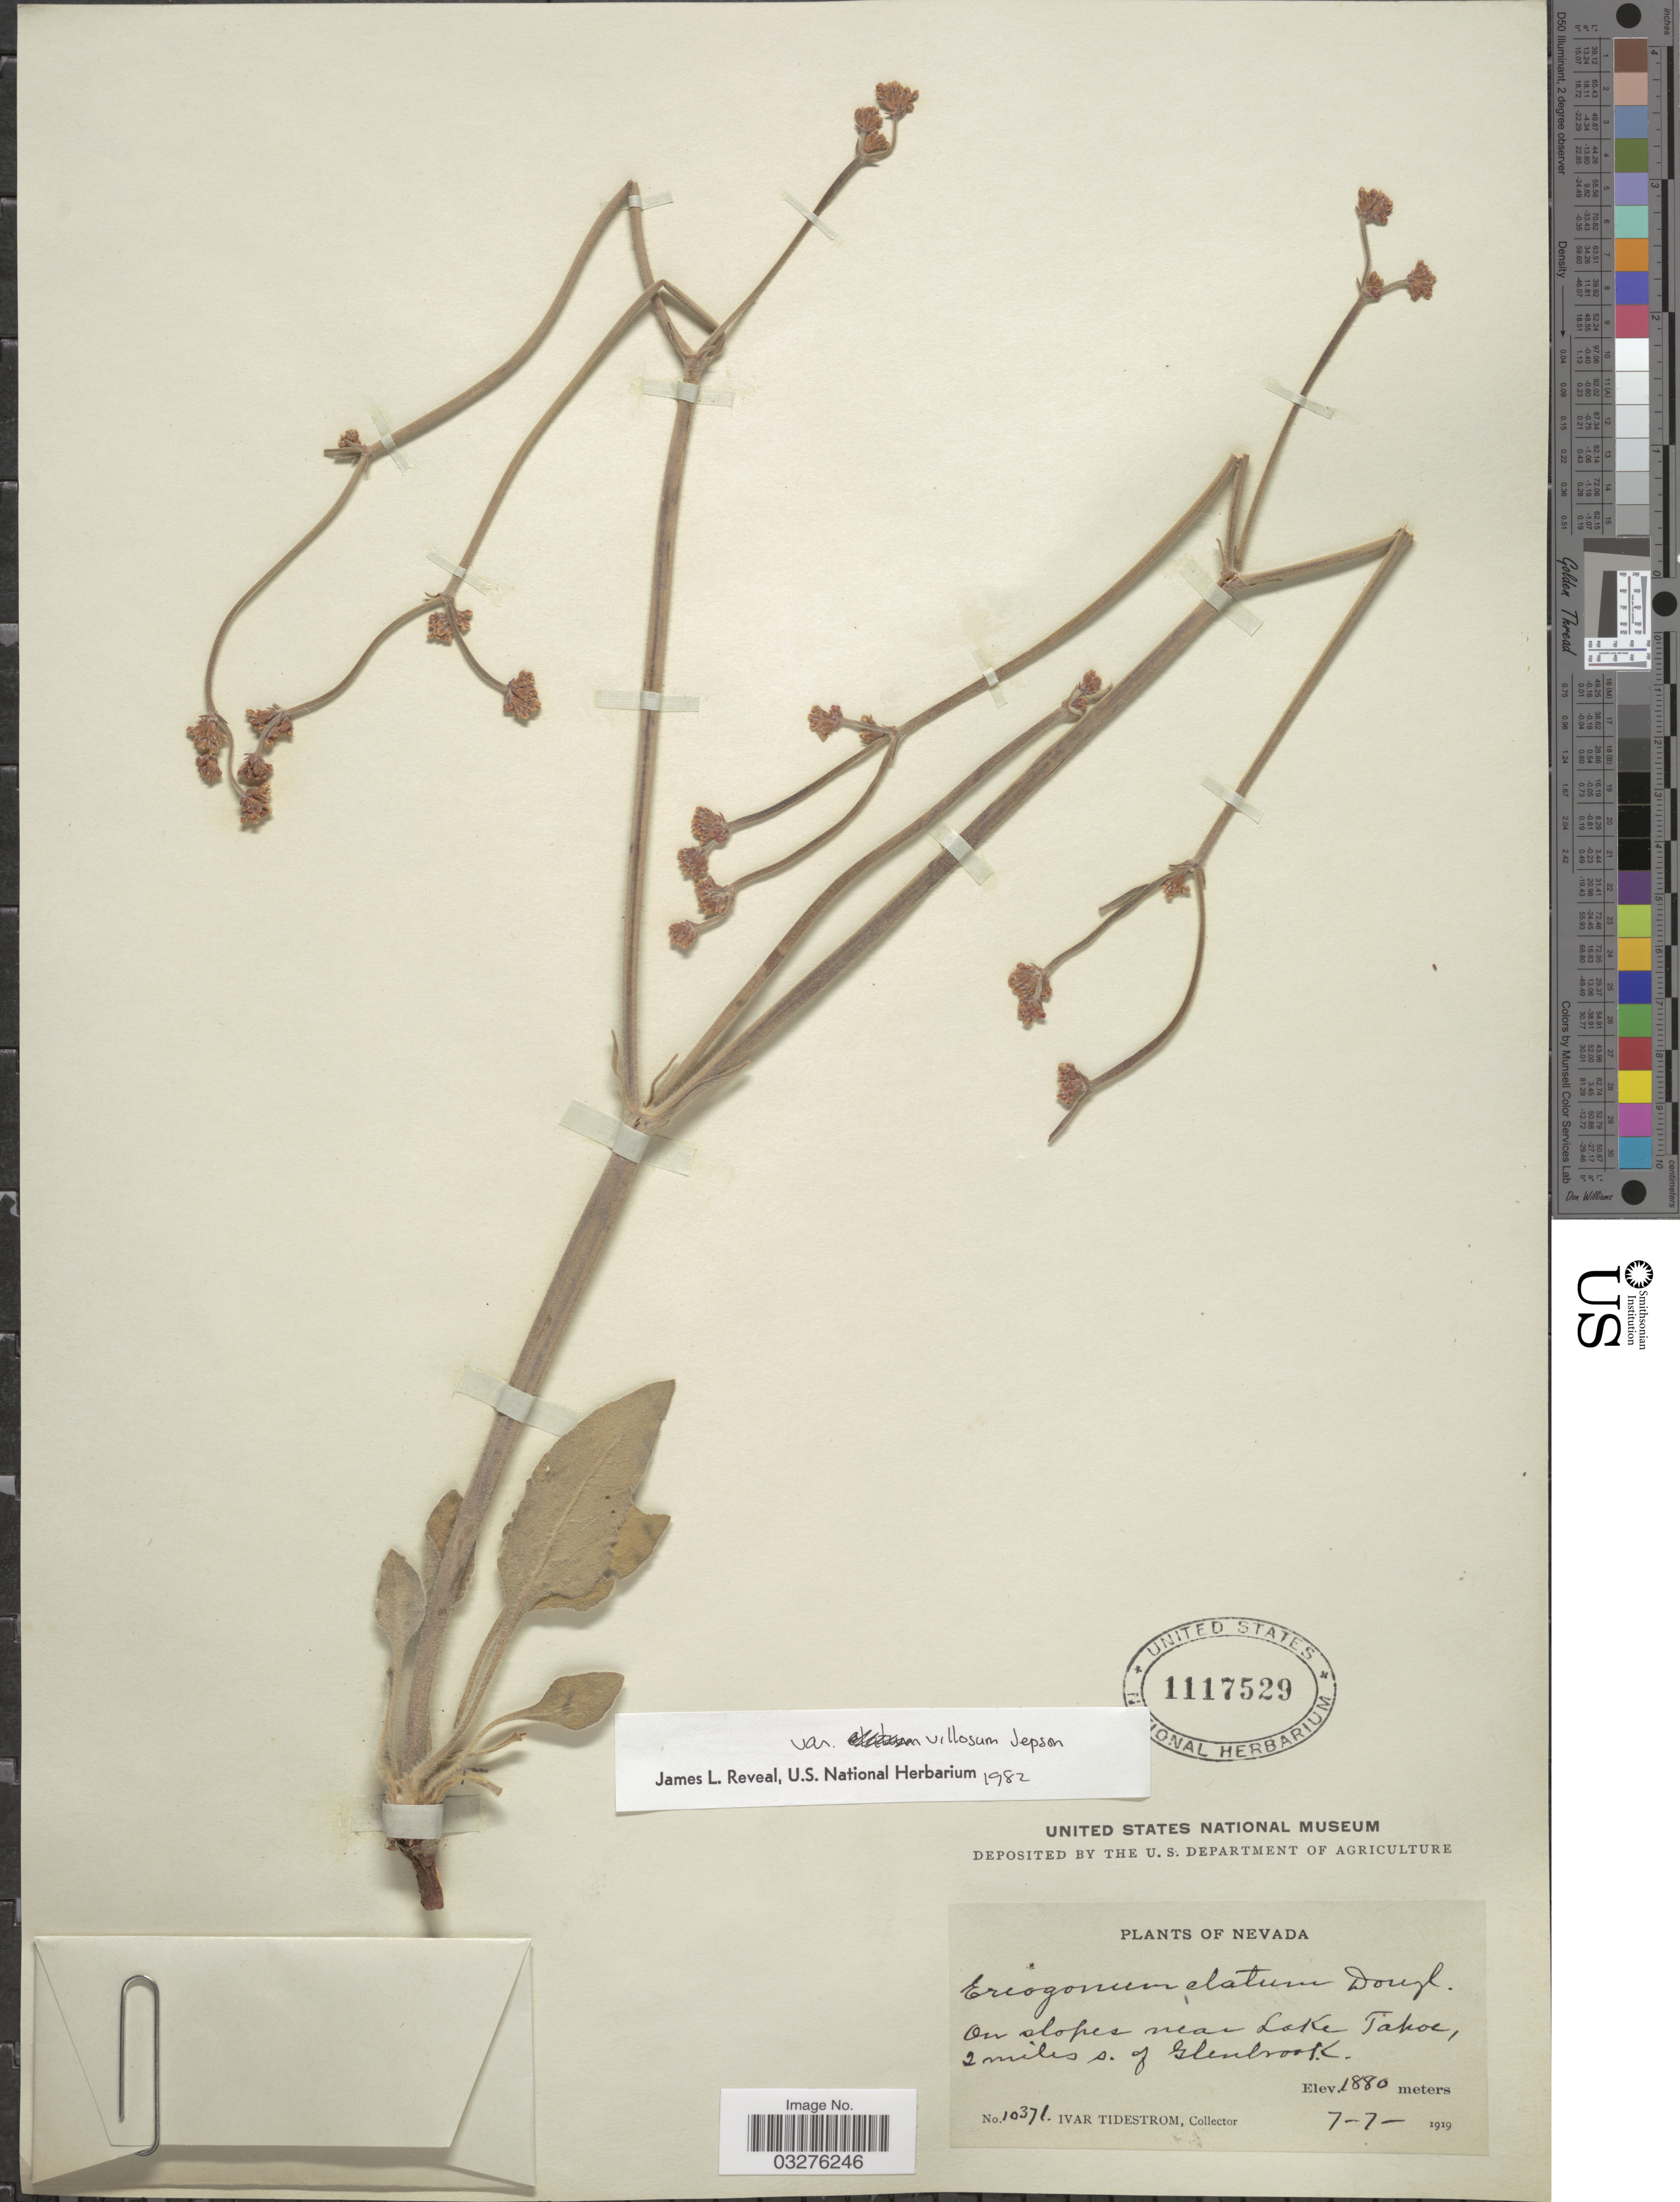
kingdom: Plantae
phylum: Tracheophyta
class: Magnoliopsida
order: Caryophyllales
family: Polygonaceae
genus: Eriogonum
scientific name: Eriogonum elatum var. villosum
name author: Jeps.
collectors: I. F. Tidestrom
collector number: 10371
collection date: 1919-07-07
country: United States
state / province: Nevada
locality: On slopes near Lake Tahoe, 2 miles s. of Glenbrook.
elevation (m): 1880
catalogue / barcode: US 1117529